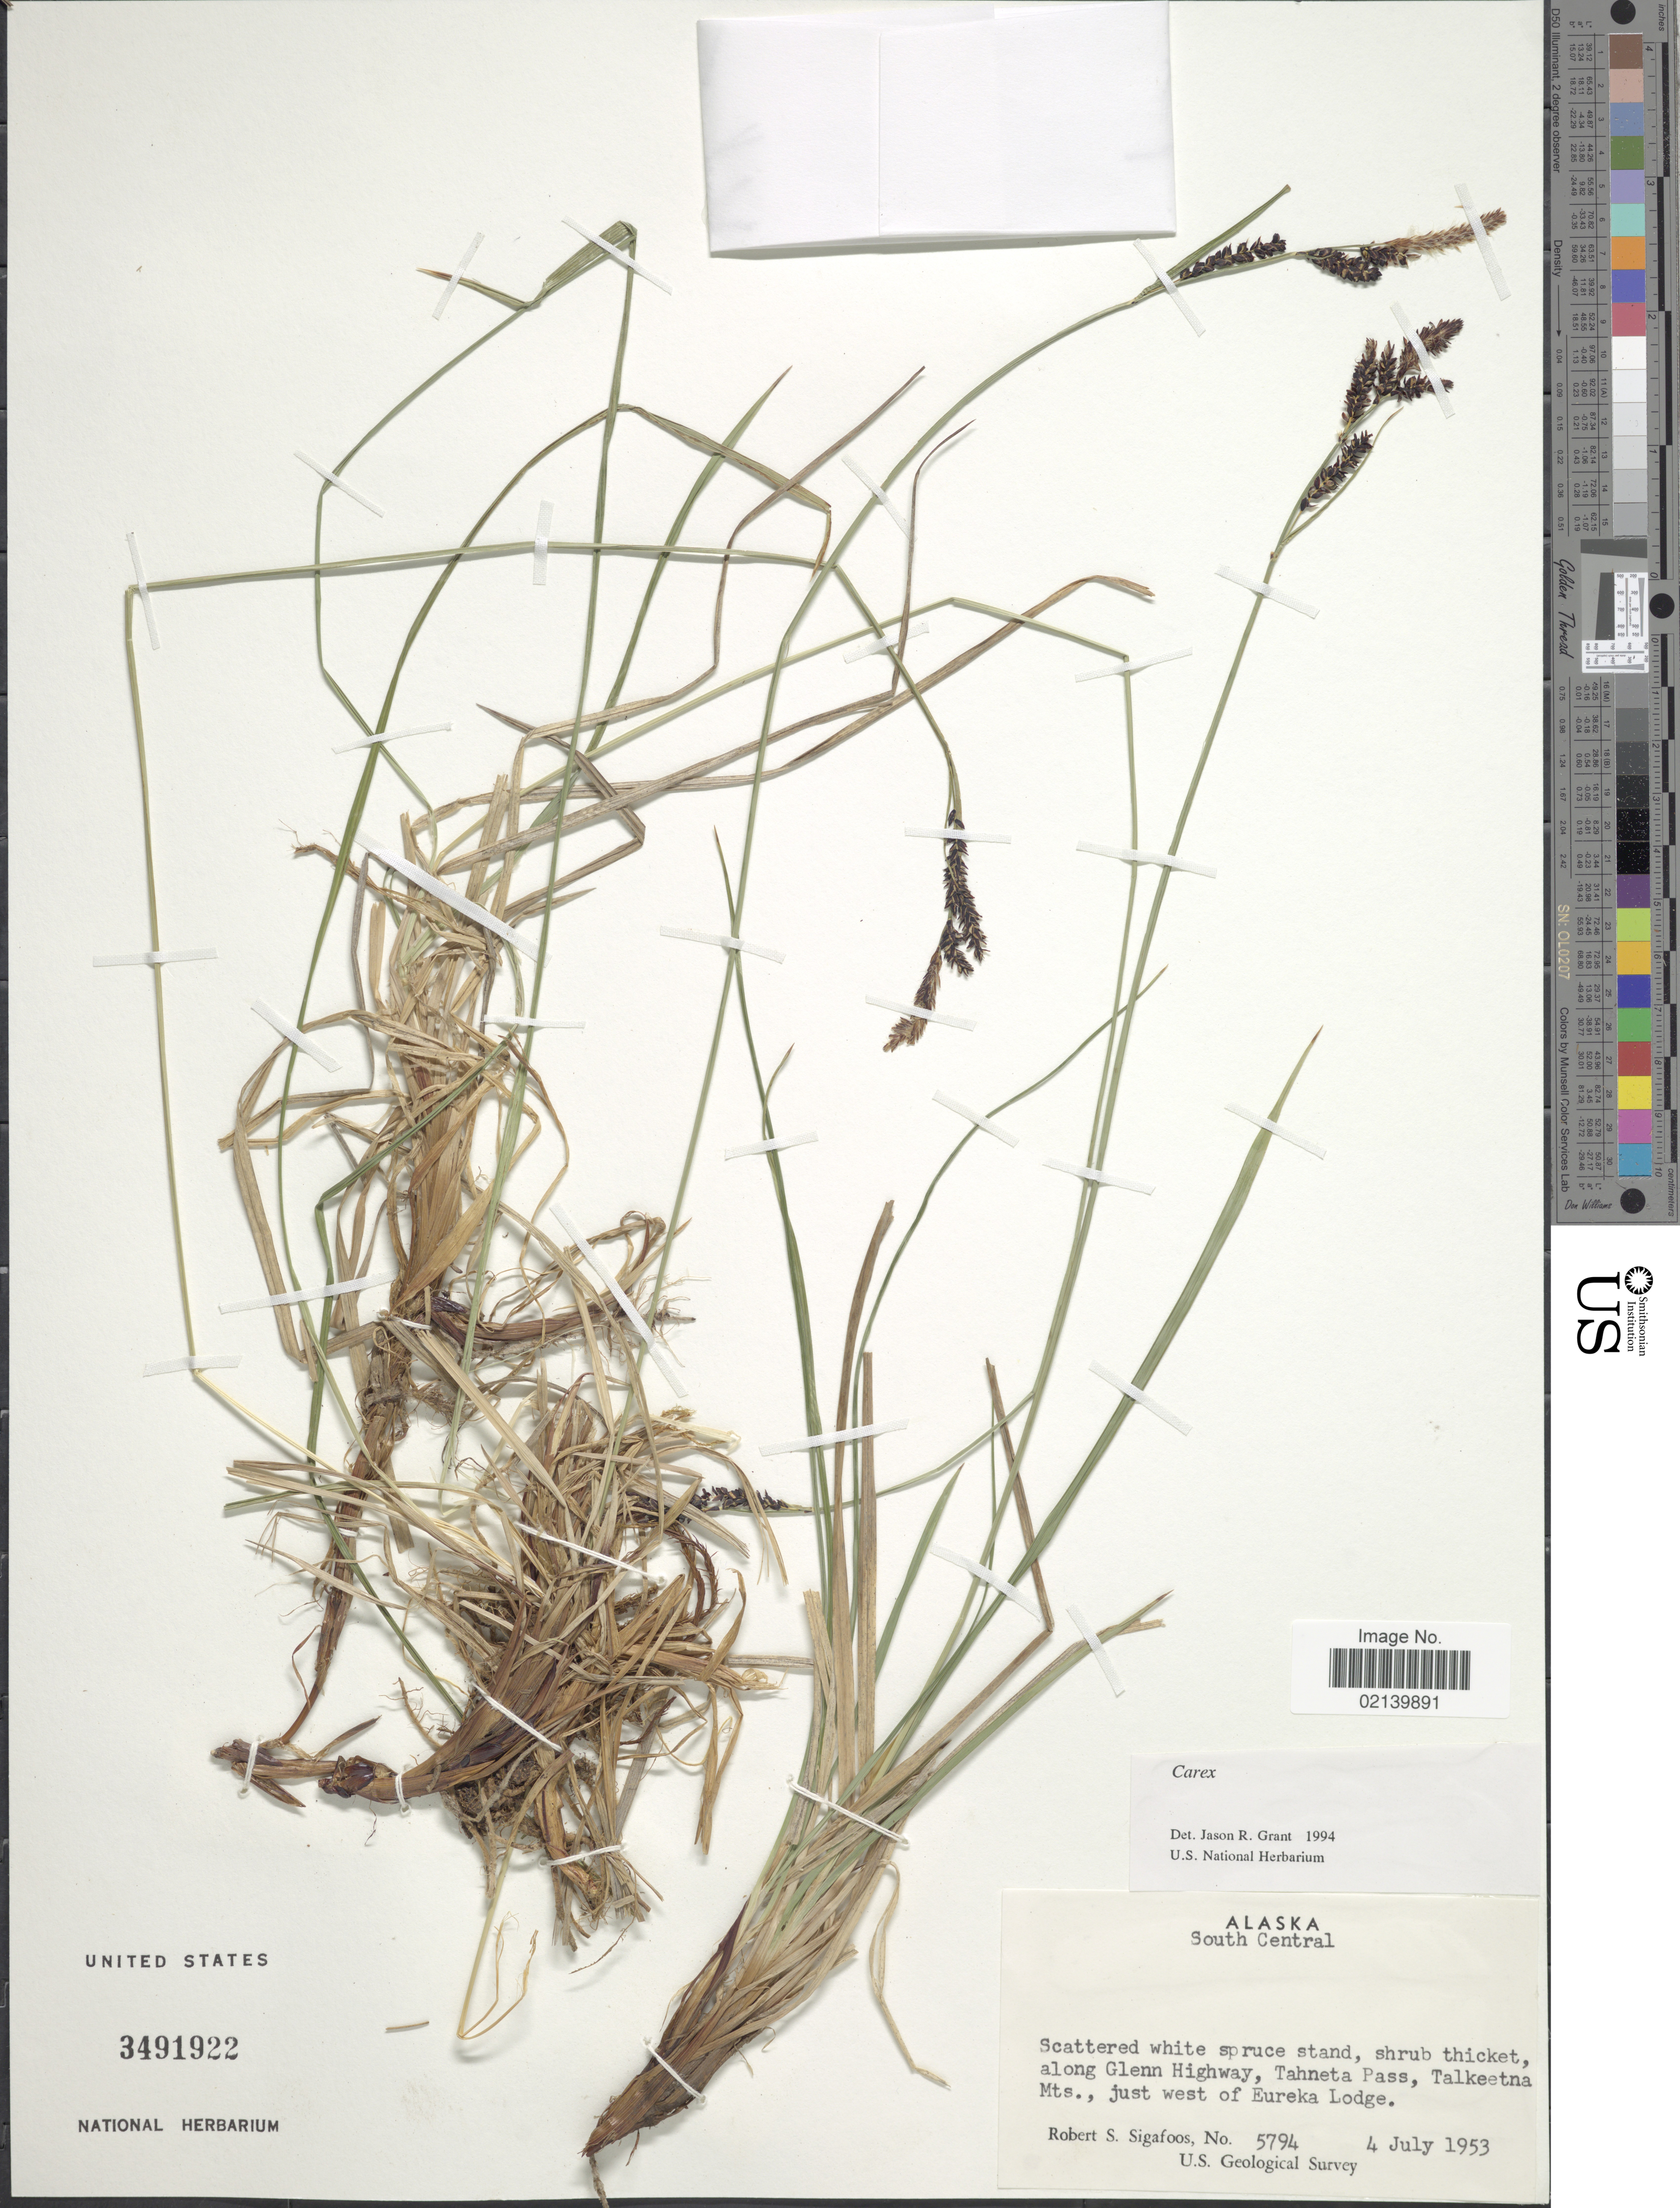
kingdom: Plantae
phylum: Tracheophyta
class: Liliopsida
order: Poales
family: Cyperaceae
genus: Carex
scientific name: Carex sp.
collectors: R. Sigafoos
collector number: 5794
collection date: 1953-07-04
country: United States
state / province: Alaska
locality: Alaska, South Central Shrub Thicket along Glenn Highway, Tahneta Pass, Talkeetna Mts., just west of Eureka Lodge.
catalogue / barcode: US 3491922